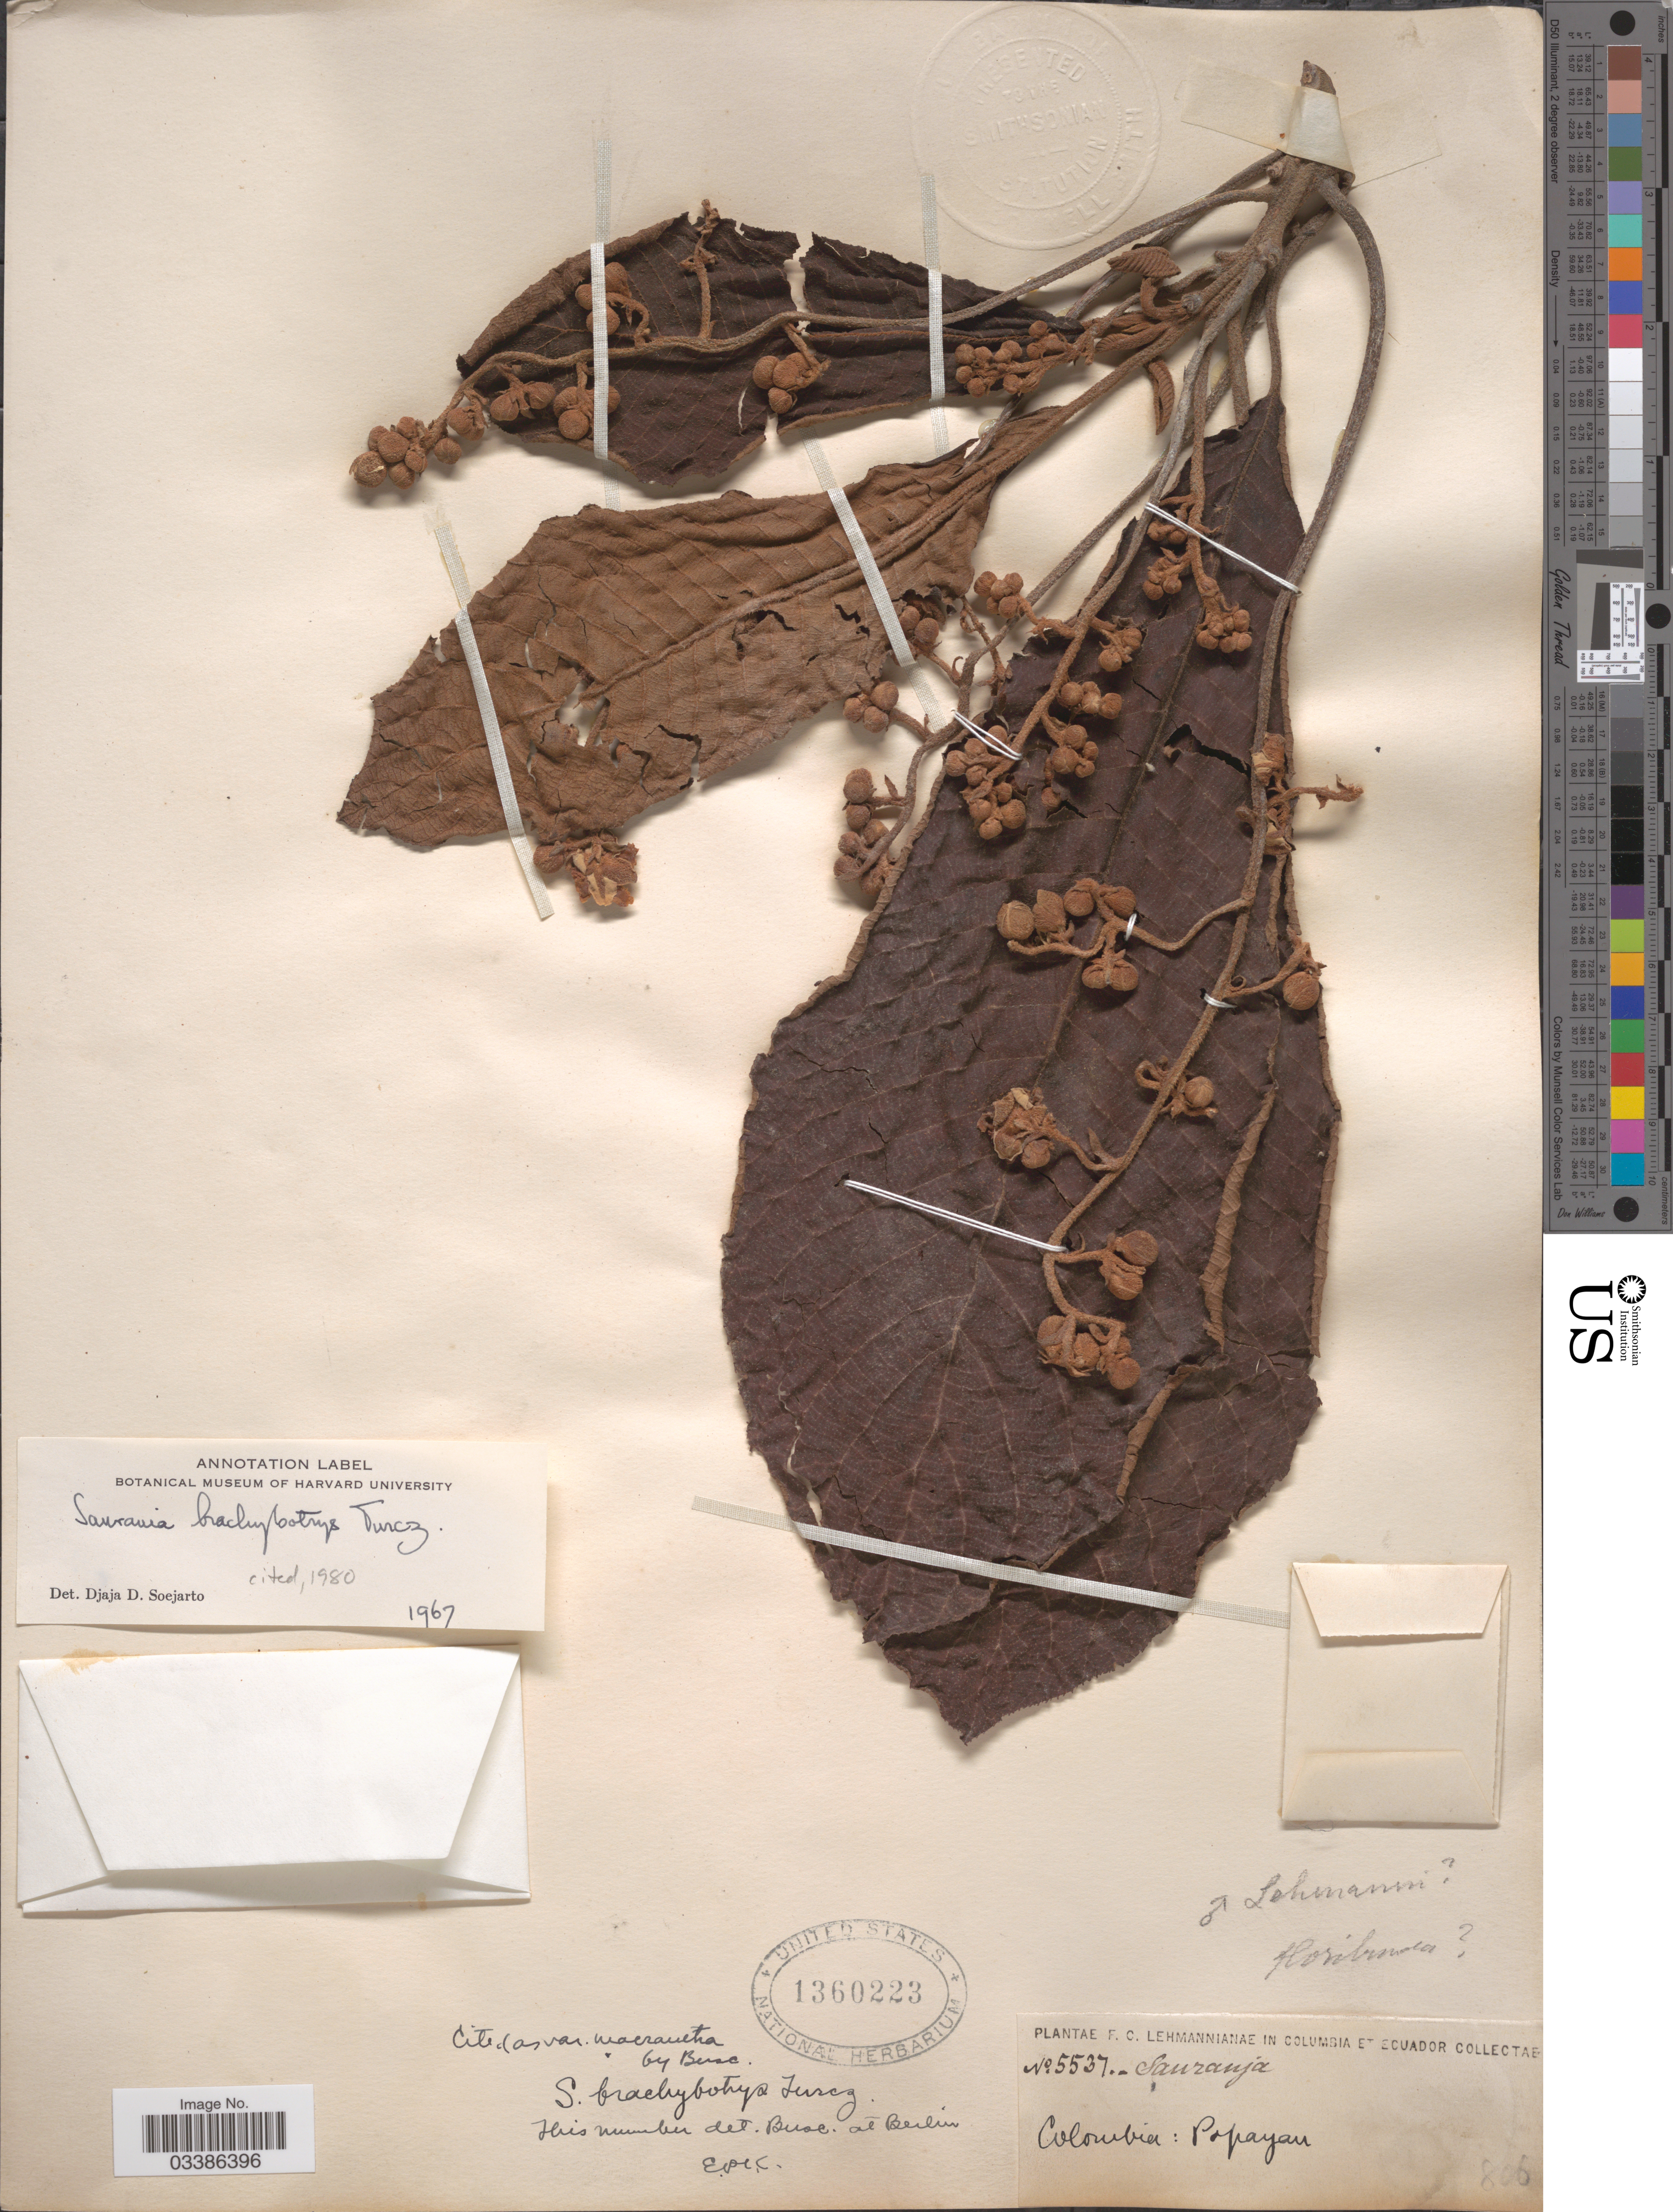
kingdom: Plantae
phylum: Tracheophyta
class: Magnoliopsida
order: Ericales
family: Actinidiaceae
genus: Saurauia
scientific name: Saurauia brachybotrys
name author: Turcz.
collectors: F. C. Lehmann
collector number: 5537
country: Colombia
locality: Popayan.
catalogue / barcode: US 1360223